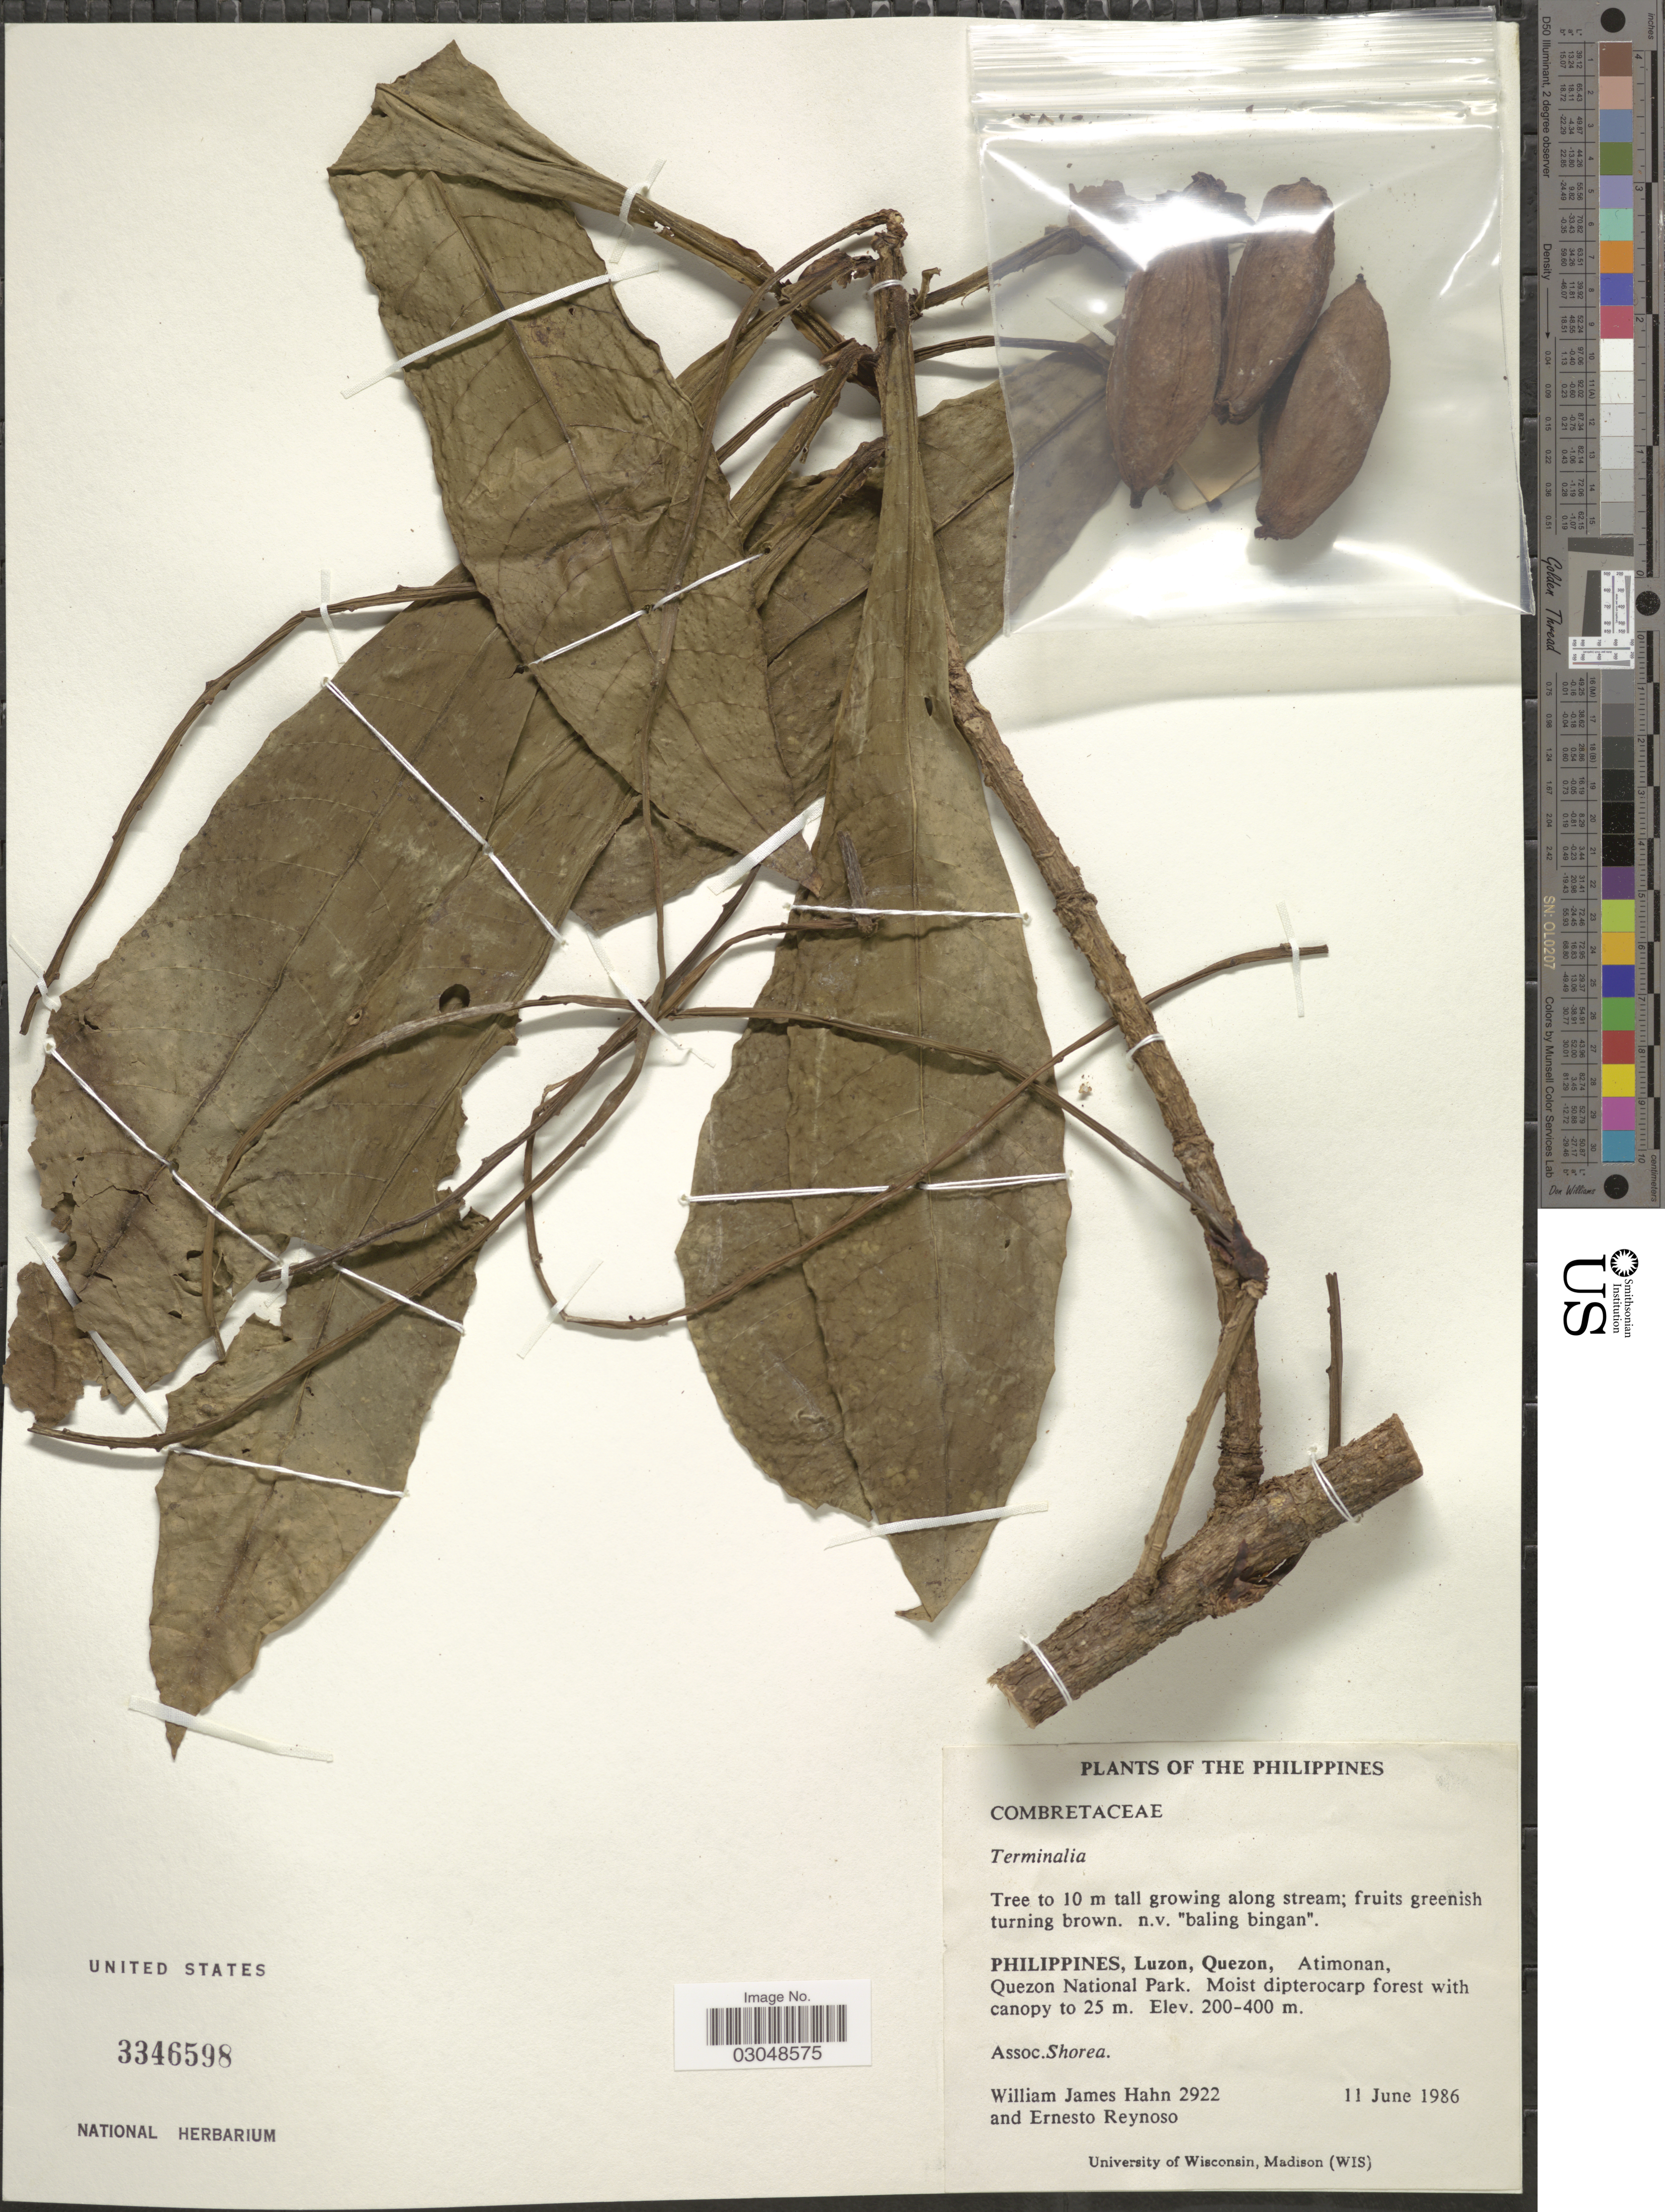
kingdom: Plantae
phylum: Tracheophyta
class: Magnoliopsida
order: Myrtales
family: Combretaceae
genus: Terminalia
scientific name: Terminalia sp.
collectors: W. J. Hahn & E. Reynoso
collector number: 2922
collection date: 1986-06-11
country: Philippines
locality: Luzon, Quezon, Atimonan, Quezon National Park.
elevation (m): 200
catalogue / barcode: US 3346598